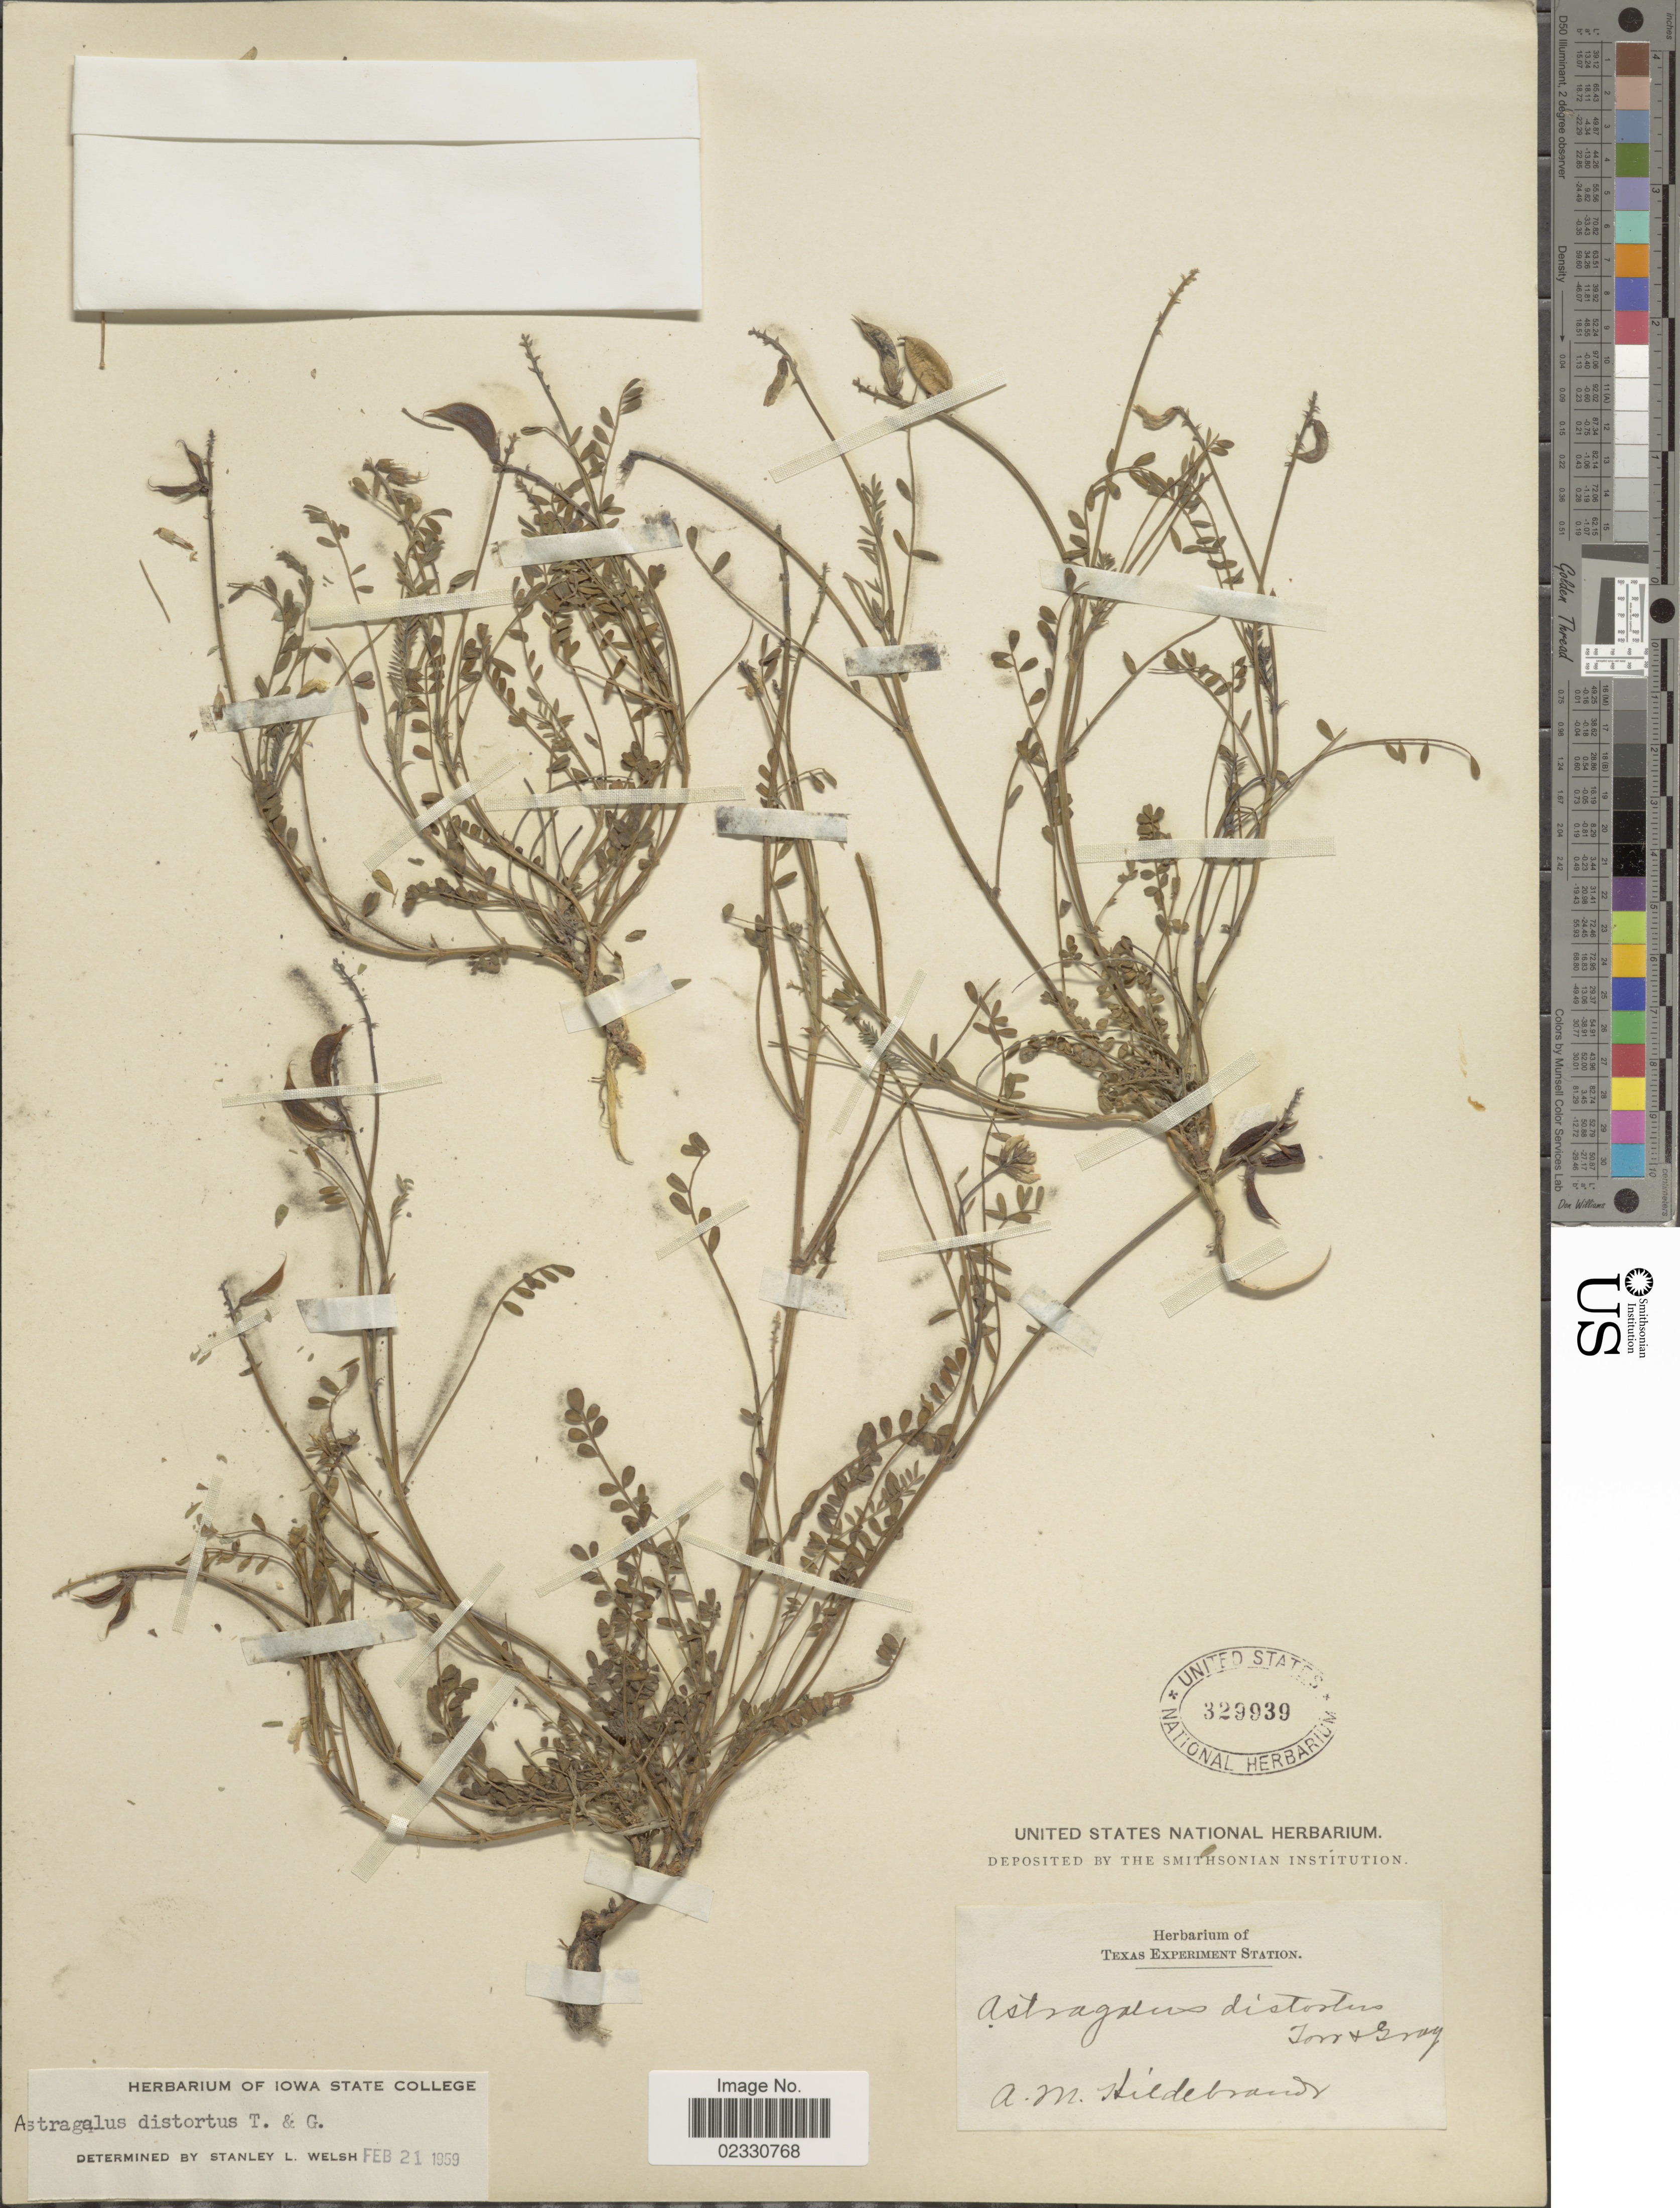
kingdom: Plantae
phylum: Tracheophyta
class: Magnoliopsida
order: Fabales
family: Fabaceae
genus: Astragalus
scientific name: Astragalus distortus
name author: Torr. & A. Gray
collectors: A. Hildebrandt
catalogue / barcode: US 329939